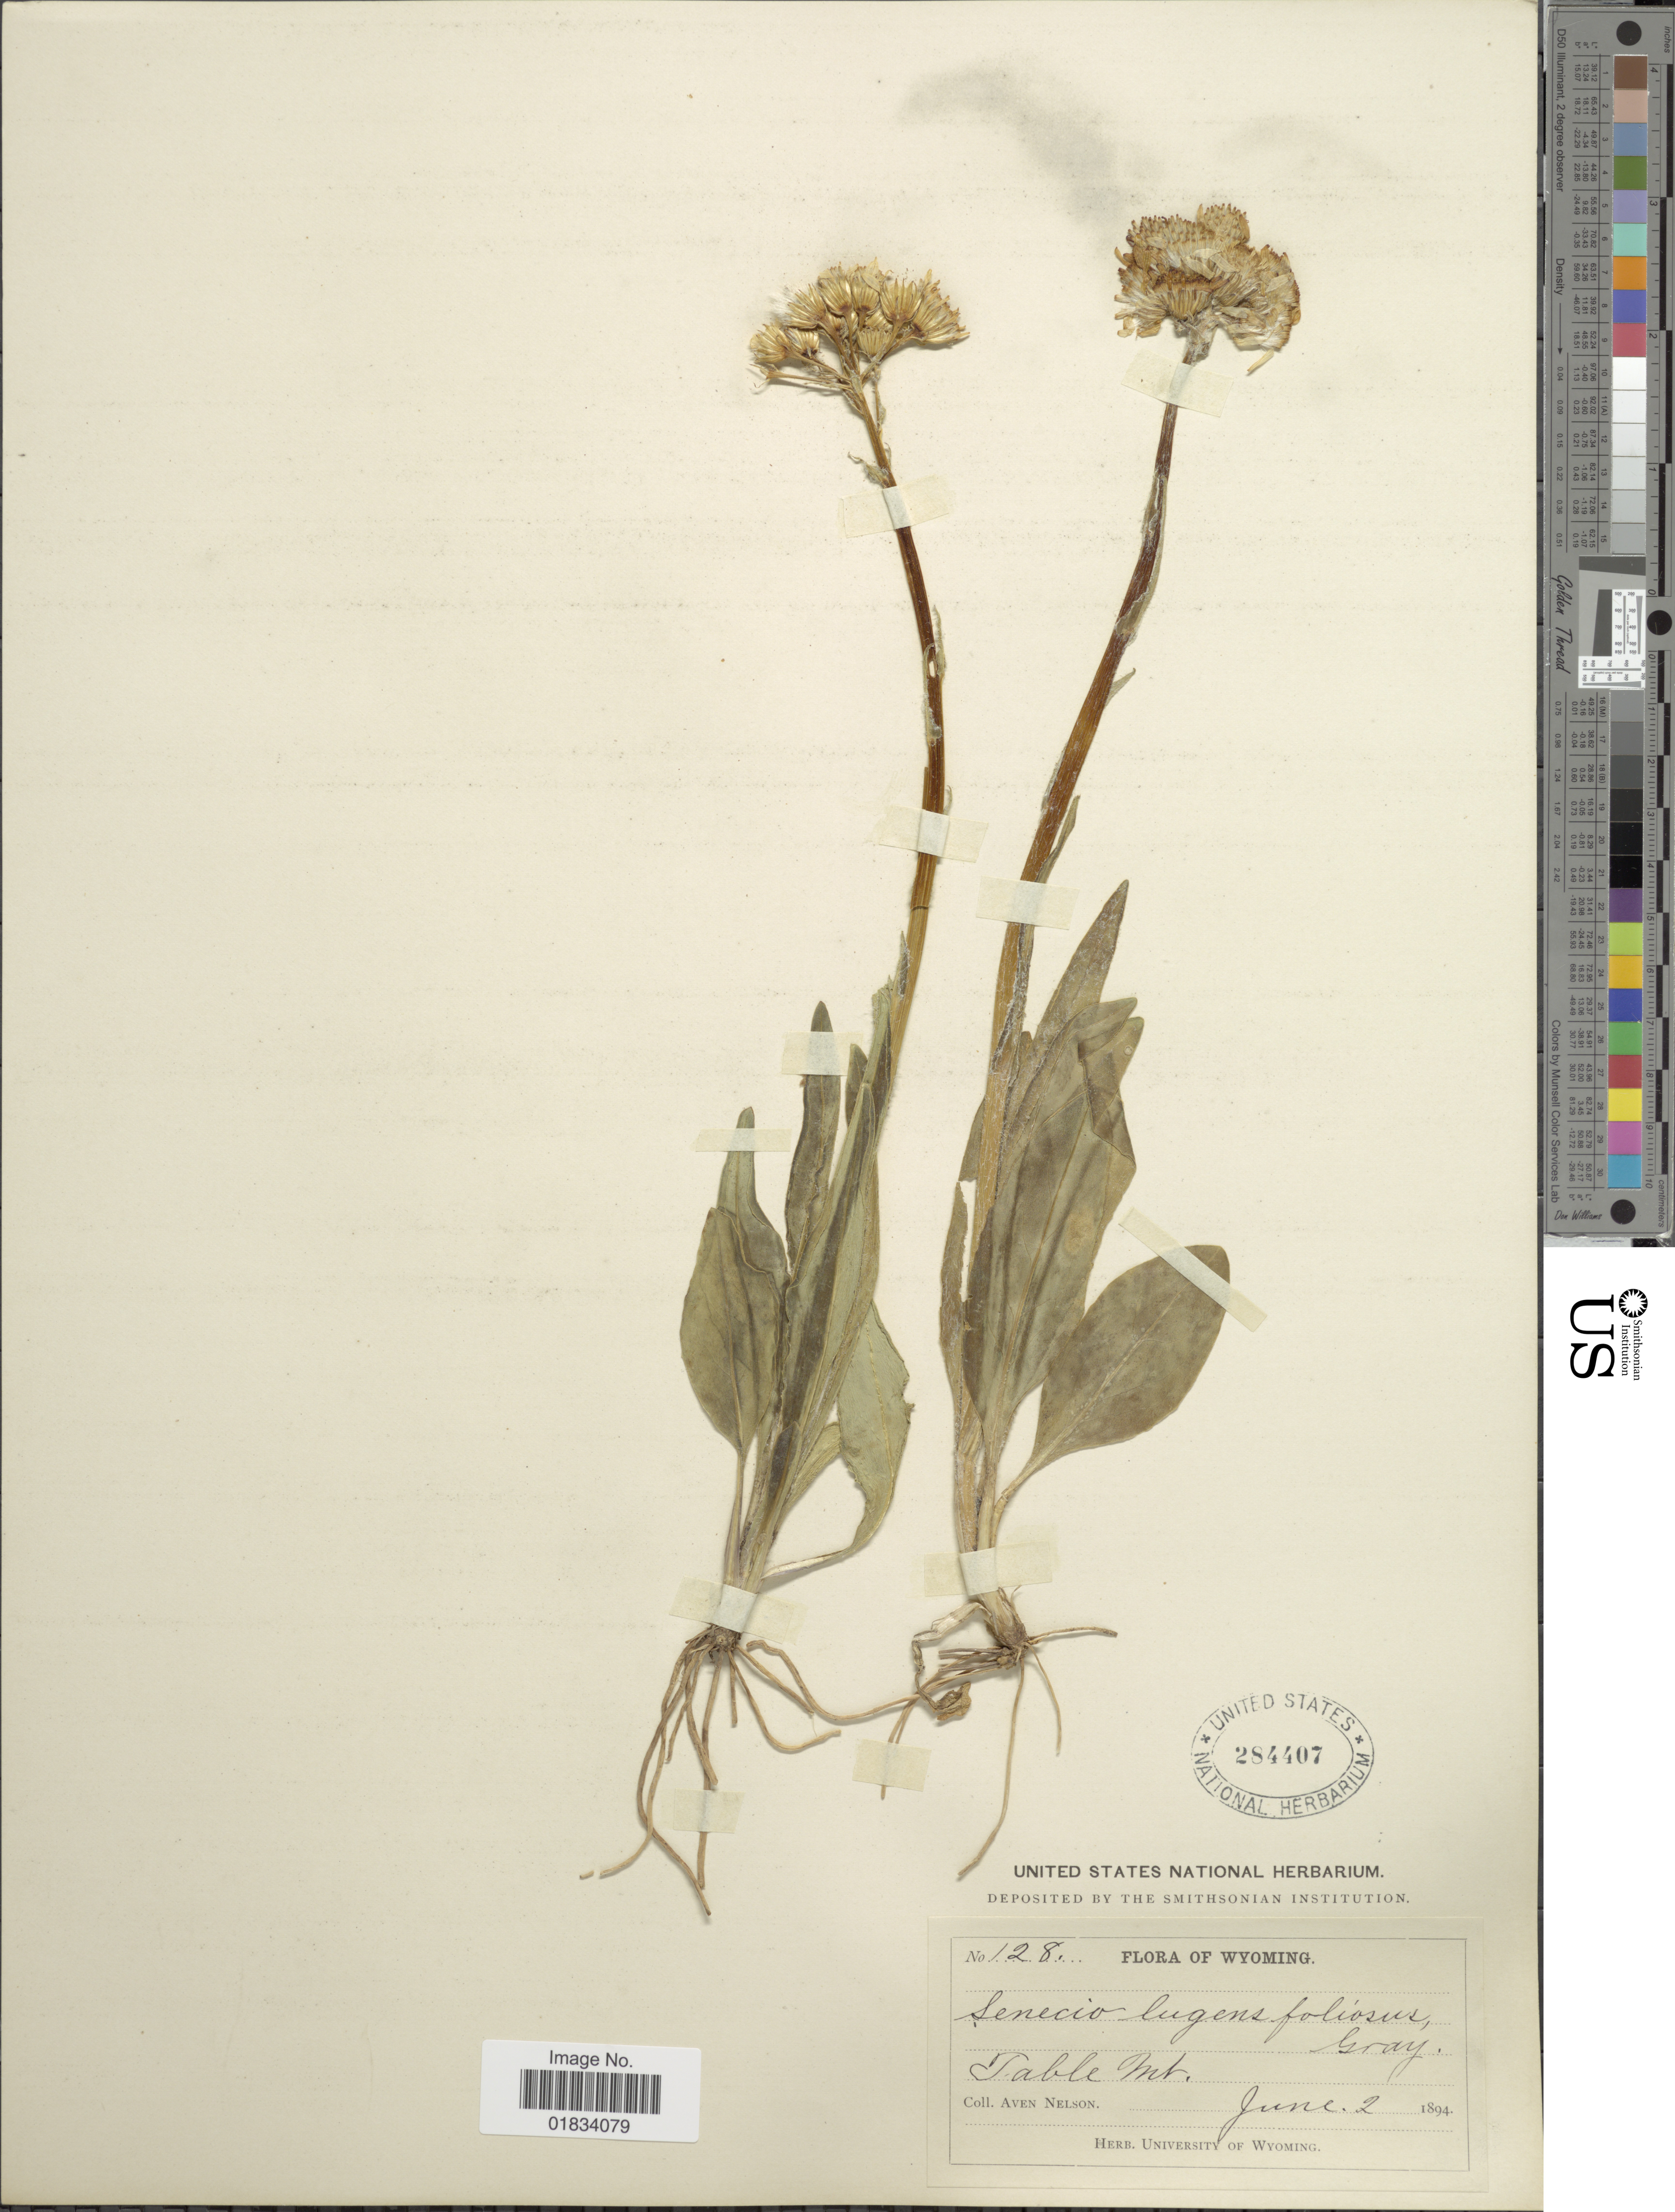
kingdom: Plantae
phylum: Tracheophyta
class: Magnoliopsida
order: Asterales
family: Asteraceae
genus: Senecio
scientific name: Senecio integerrimus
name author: Nutt.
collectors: A. Nelson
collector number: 128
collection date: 1894-06-02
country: United States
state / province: Wyoming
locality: Table Mt.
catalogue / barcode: US 284407